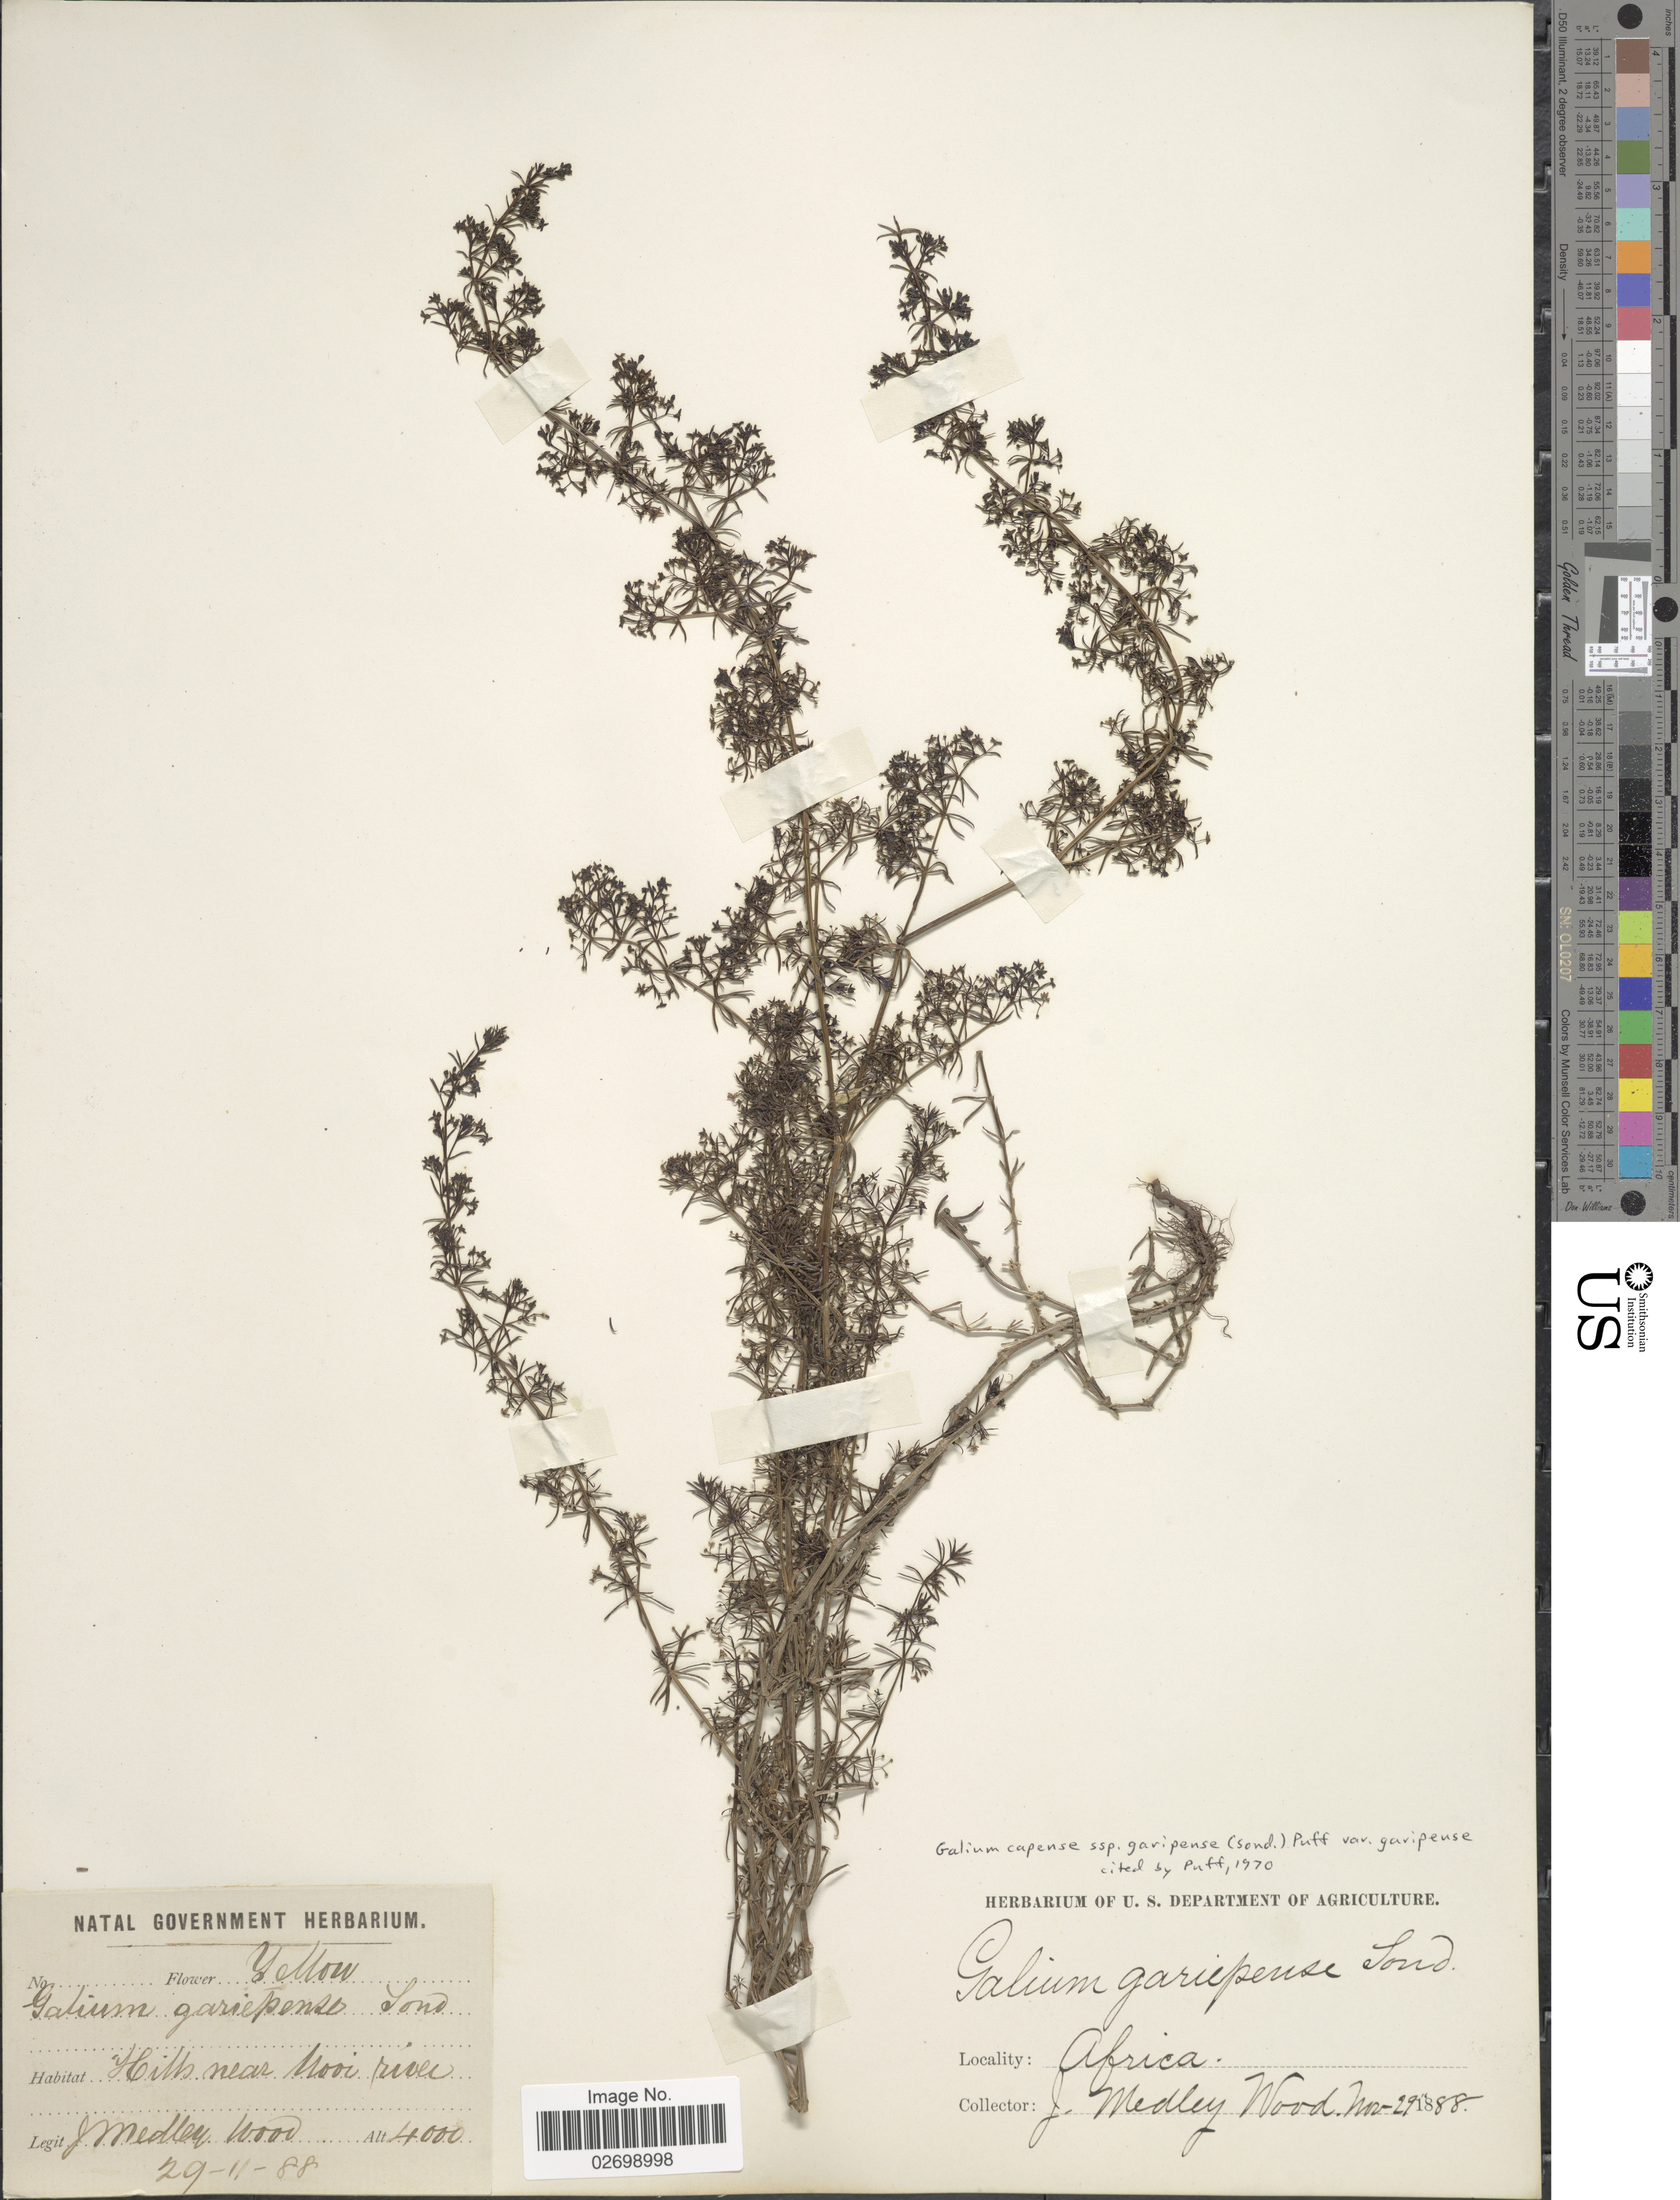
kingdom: Plantae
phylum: Tracheophyta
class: Magnoliopsida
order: Gentianales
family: Rubiaceae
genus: Galium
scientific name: Galium capense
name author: Thunb.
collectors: J. Medley Wood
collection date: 1888-11-29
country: South Africa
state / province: KwaZulu-Natal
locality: Africa. Hills near Mooi river